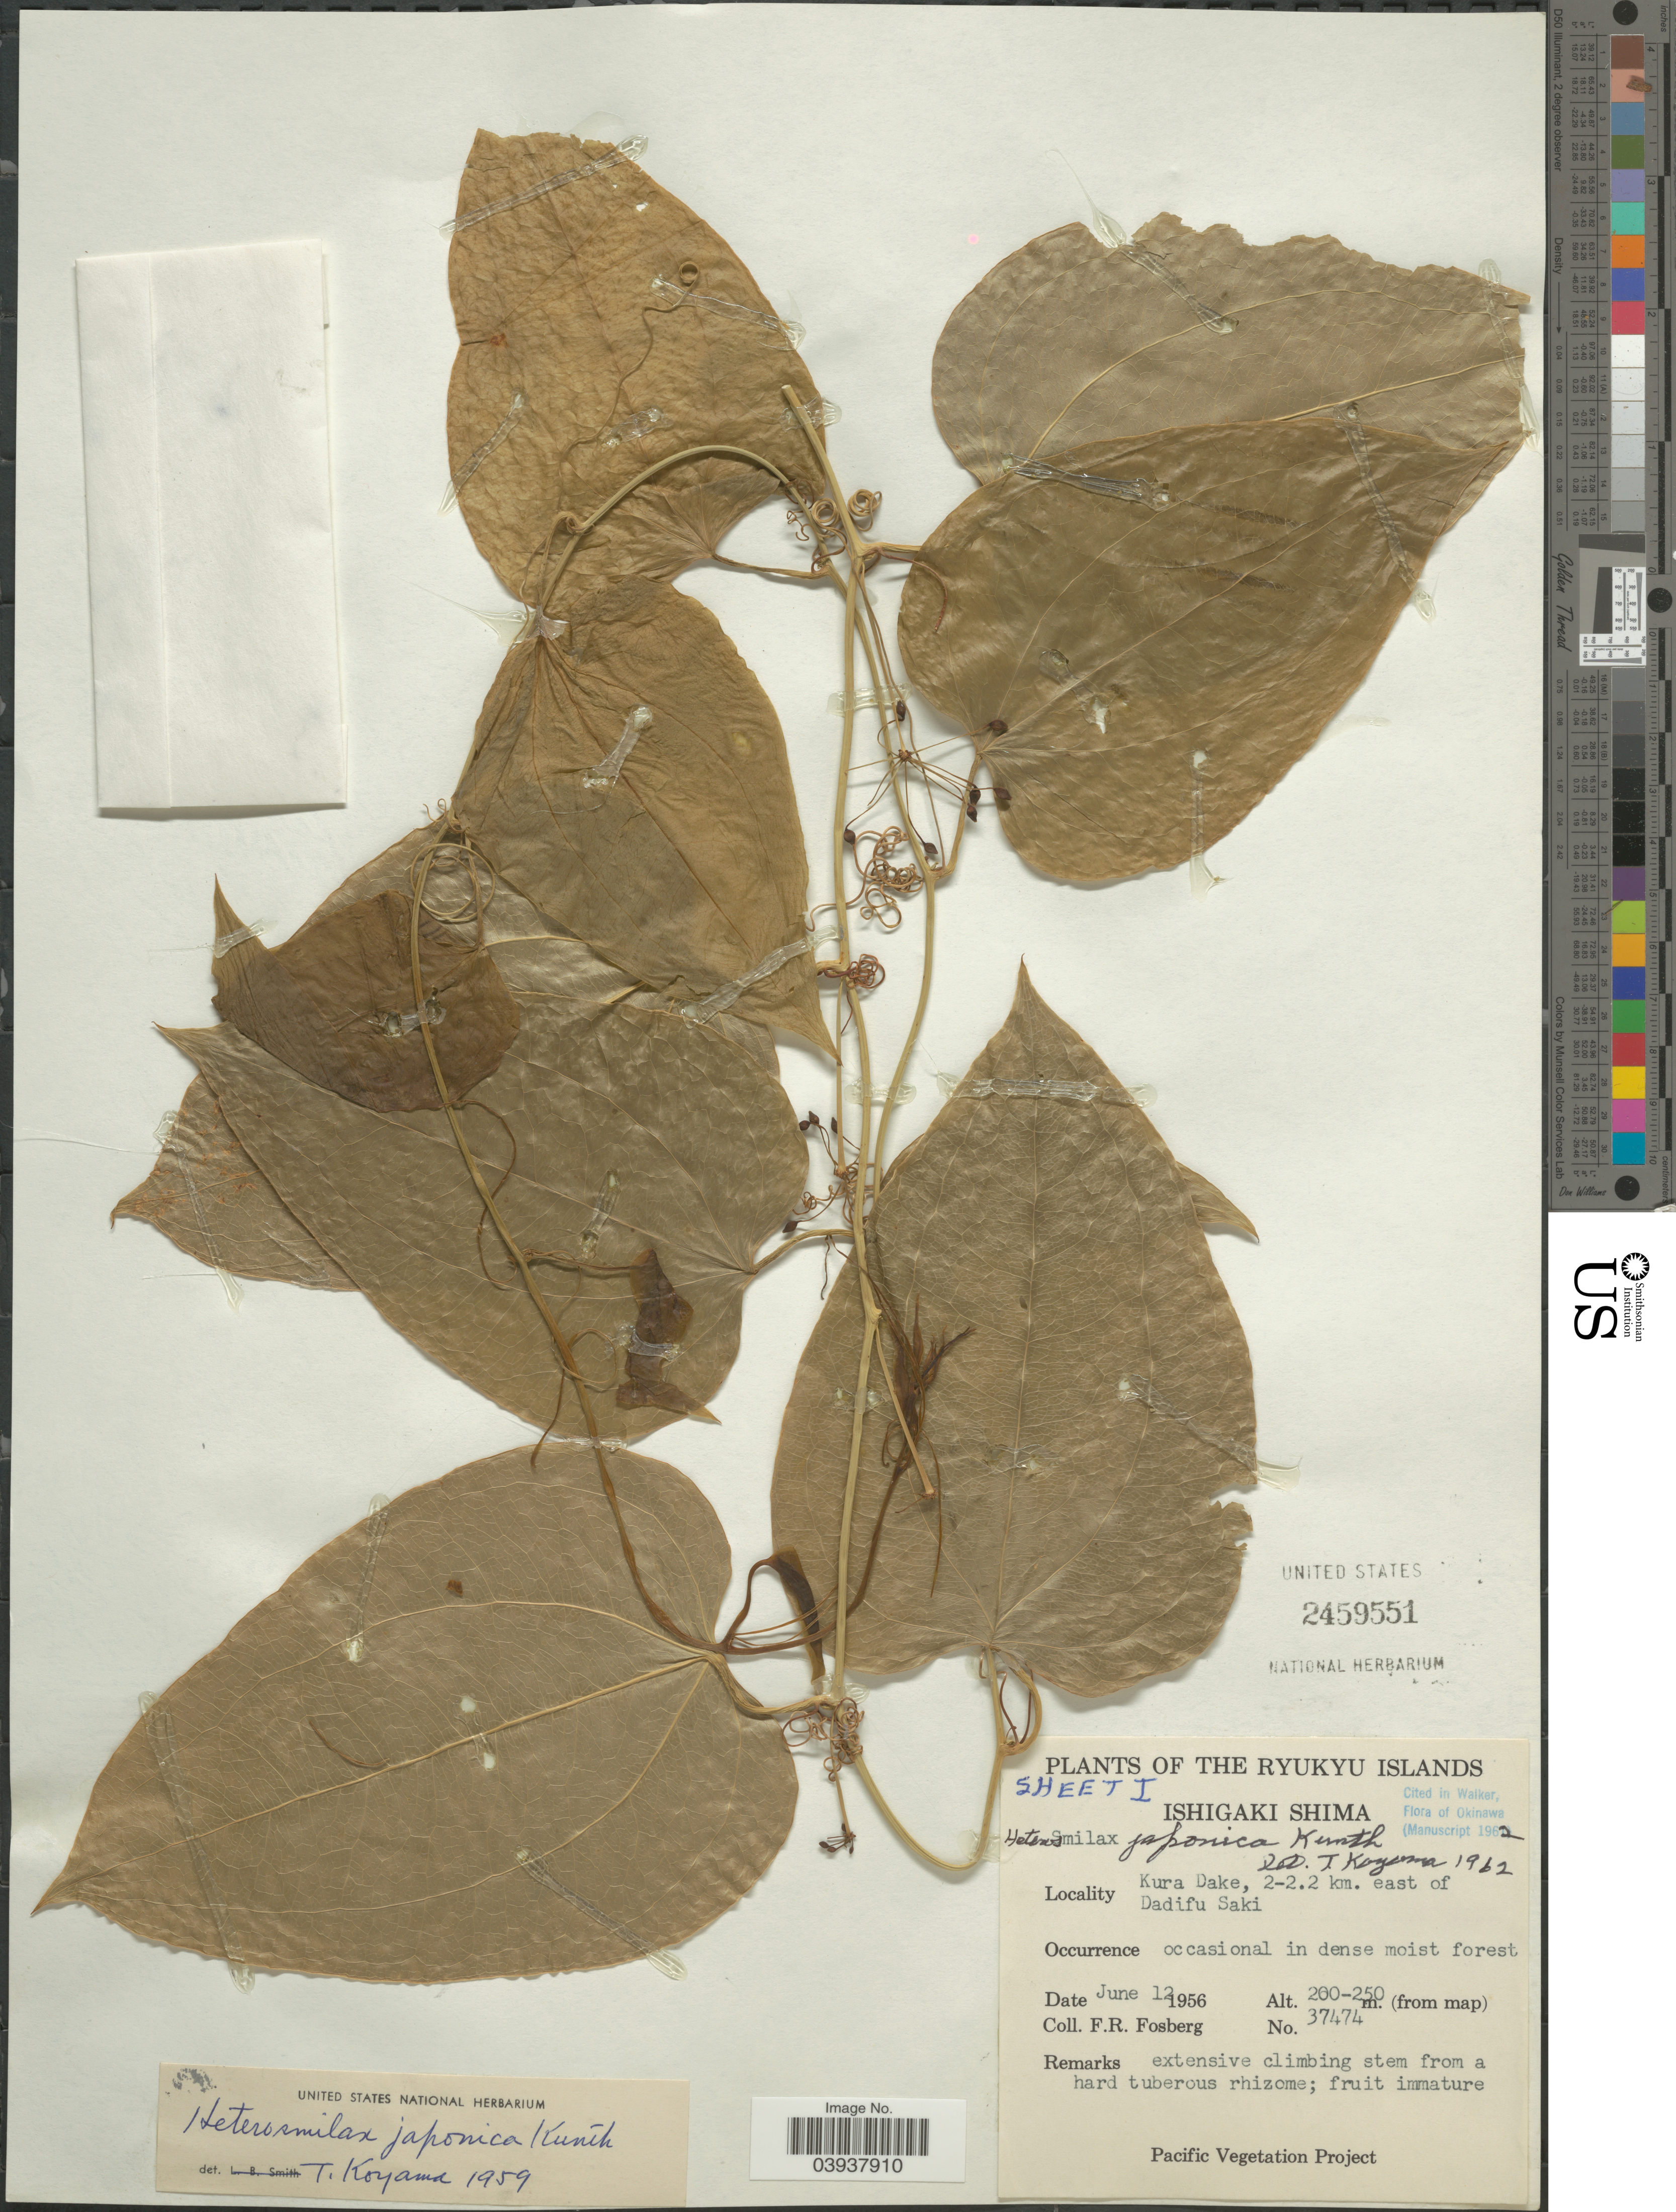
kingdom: Plantae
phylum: Tracheophyta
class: Liliopsida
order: Liliales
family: Smilacaceae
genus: Heterosmilax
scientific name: Heterosmilax japonica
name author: Kunth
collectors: F. R. Fosberg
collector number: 37474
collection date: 1956-06-12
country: Japan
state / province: Okinawa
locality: Ryukyu Islands. Ishigaki Shima. Kura Dake, 2-2.2 km. east of Dadifu Saki.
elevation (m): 200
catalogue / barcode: US 2459551